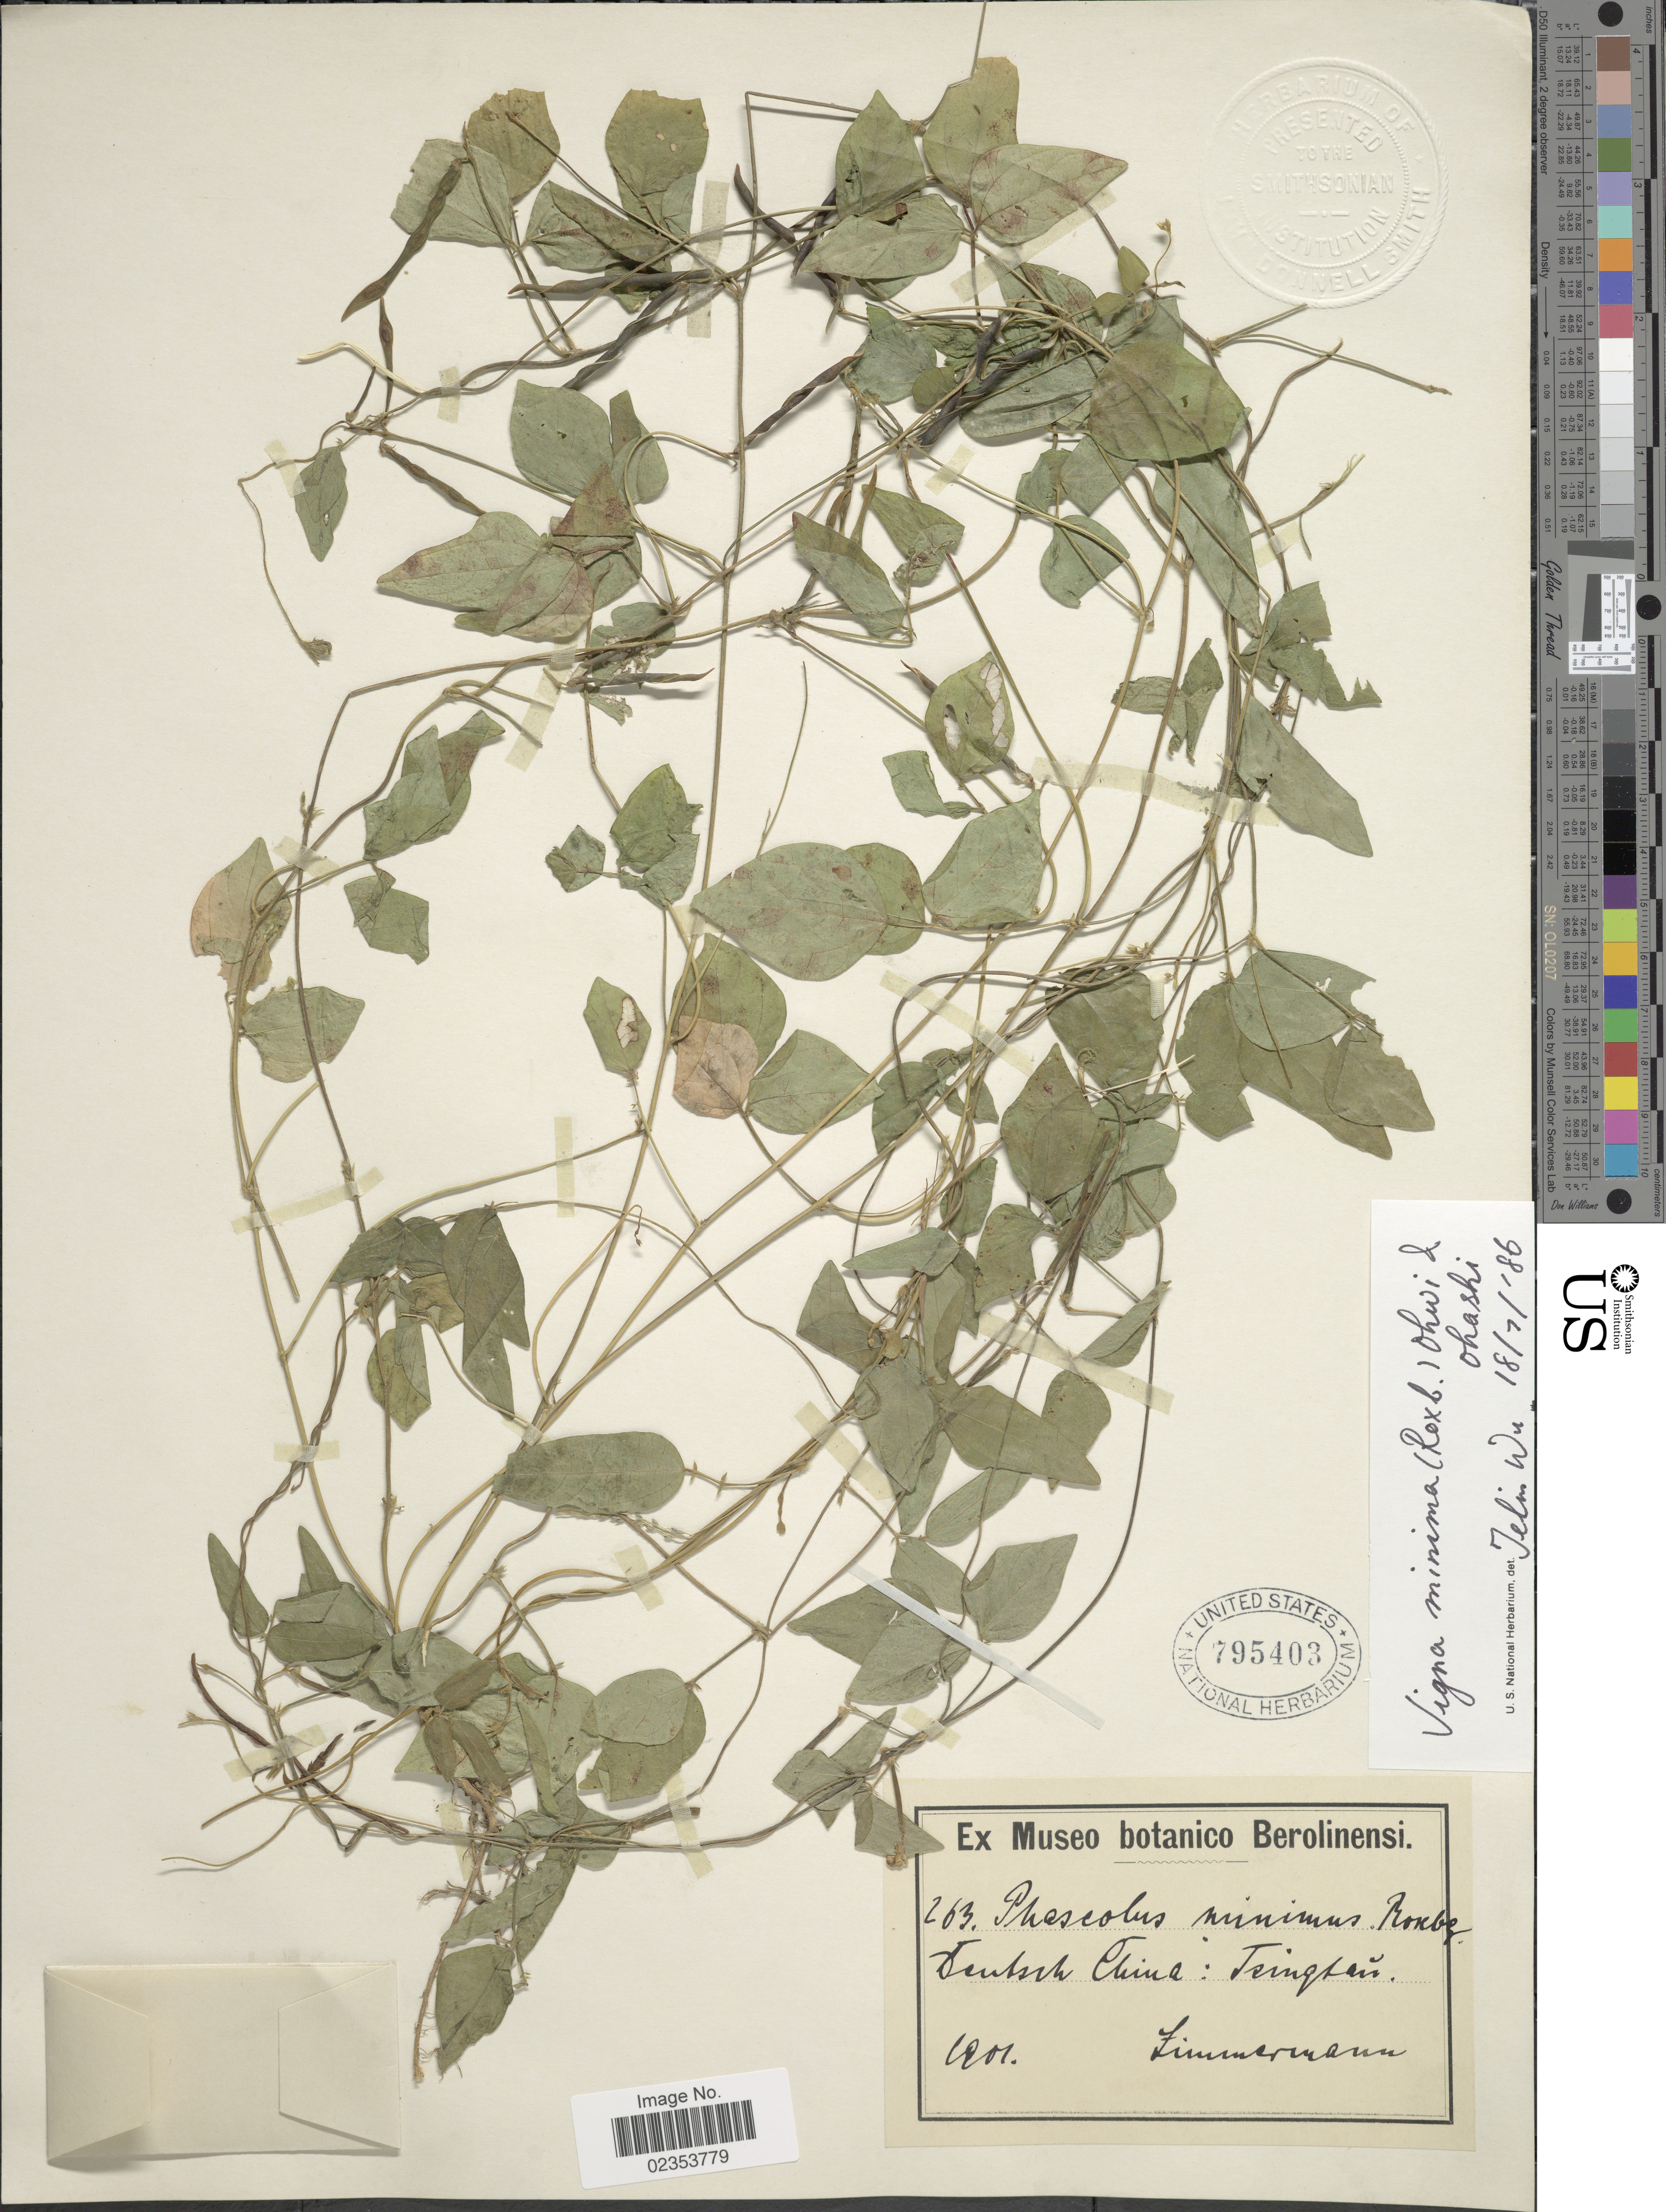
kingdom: Plantae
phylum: Tracheophyta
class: Magnoliopsida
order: Fabales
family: Fabaceae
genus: Vigna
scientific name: Vigna minima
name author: (Roxb.) Ohwi & H. Ohashi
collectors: -. Zimmermann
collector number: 263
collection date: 1901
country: China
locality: Deutsch-China: Tsingtau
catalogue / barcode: US 795403